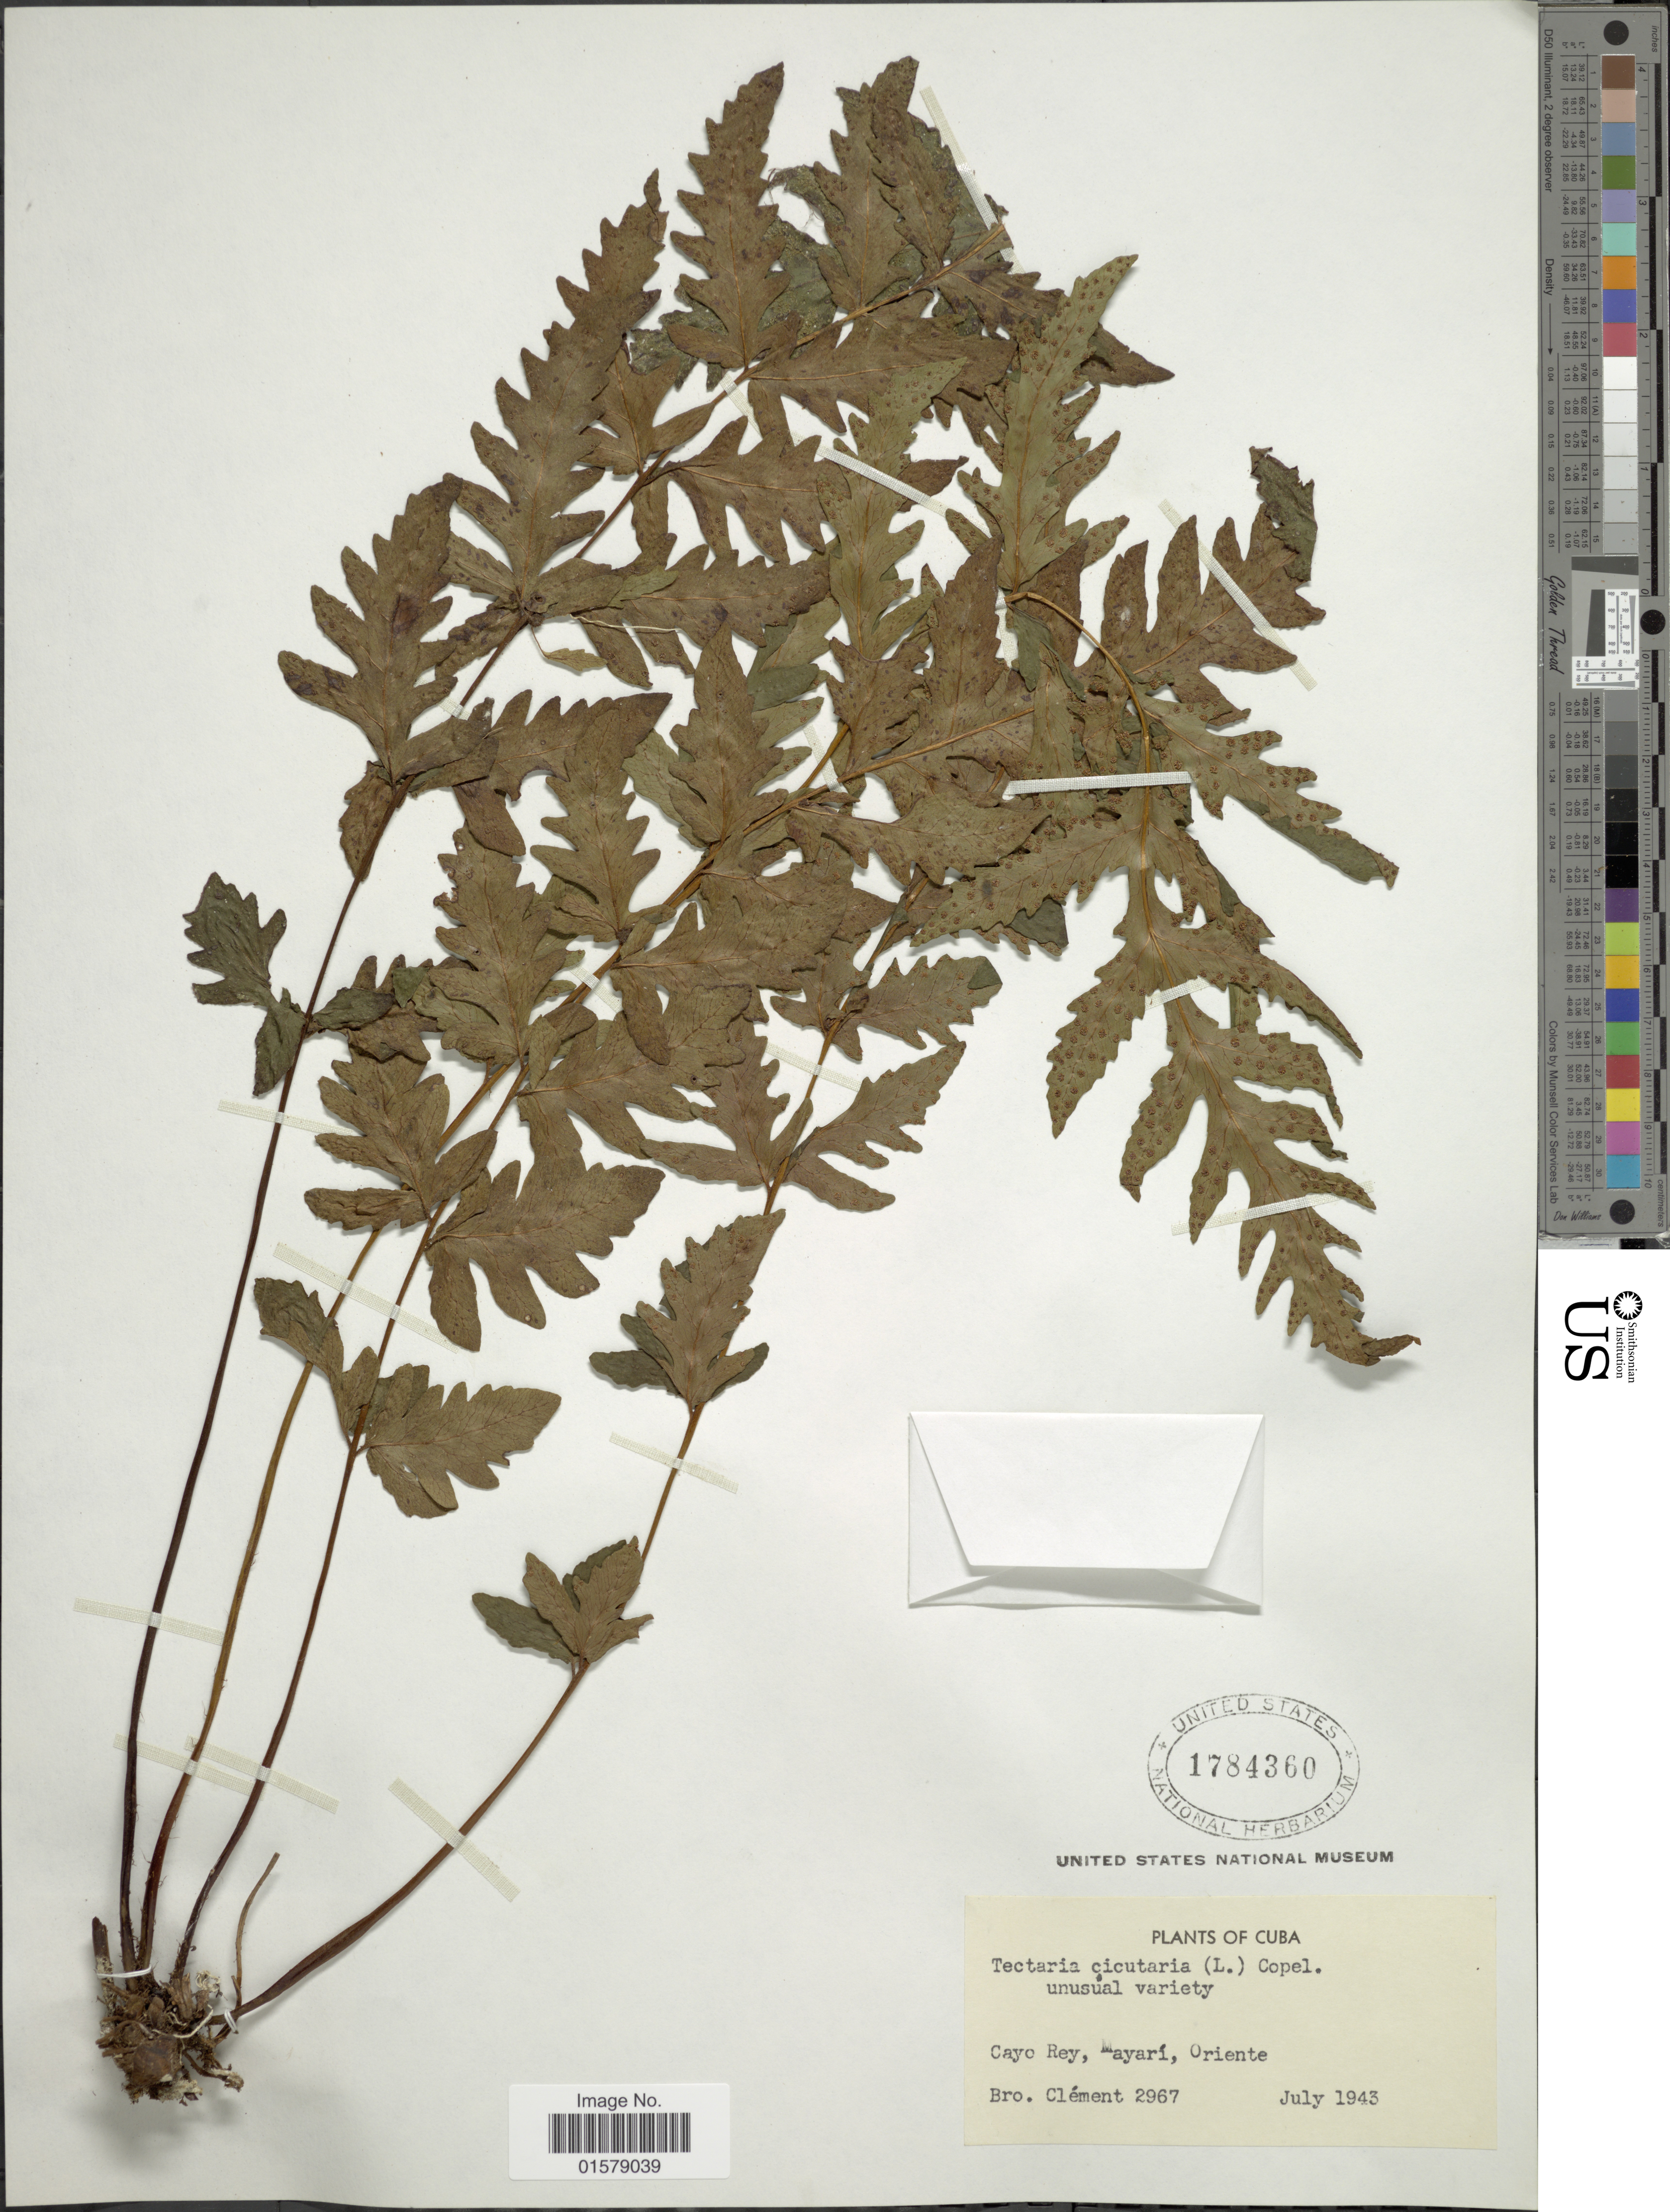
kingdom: Plantae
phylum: Tracheophyta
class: Polypodiopsida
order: Polypodiales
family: Tectariaceae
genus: Tectaria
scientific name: Tectaria cicutaria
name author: (L.) Copel.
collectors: B. Clement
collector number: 2967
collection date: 1943-07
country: Cuba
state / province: Oriente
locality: Cayo Rey, Mayari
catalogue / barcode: US 1784360